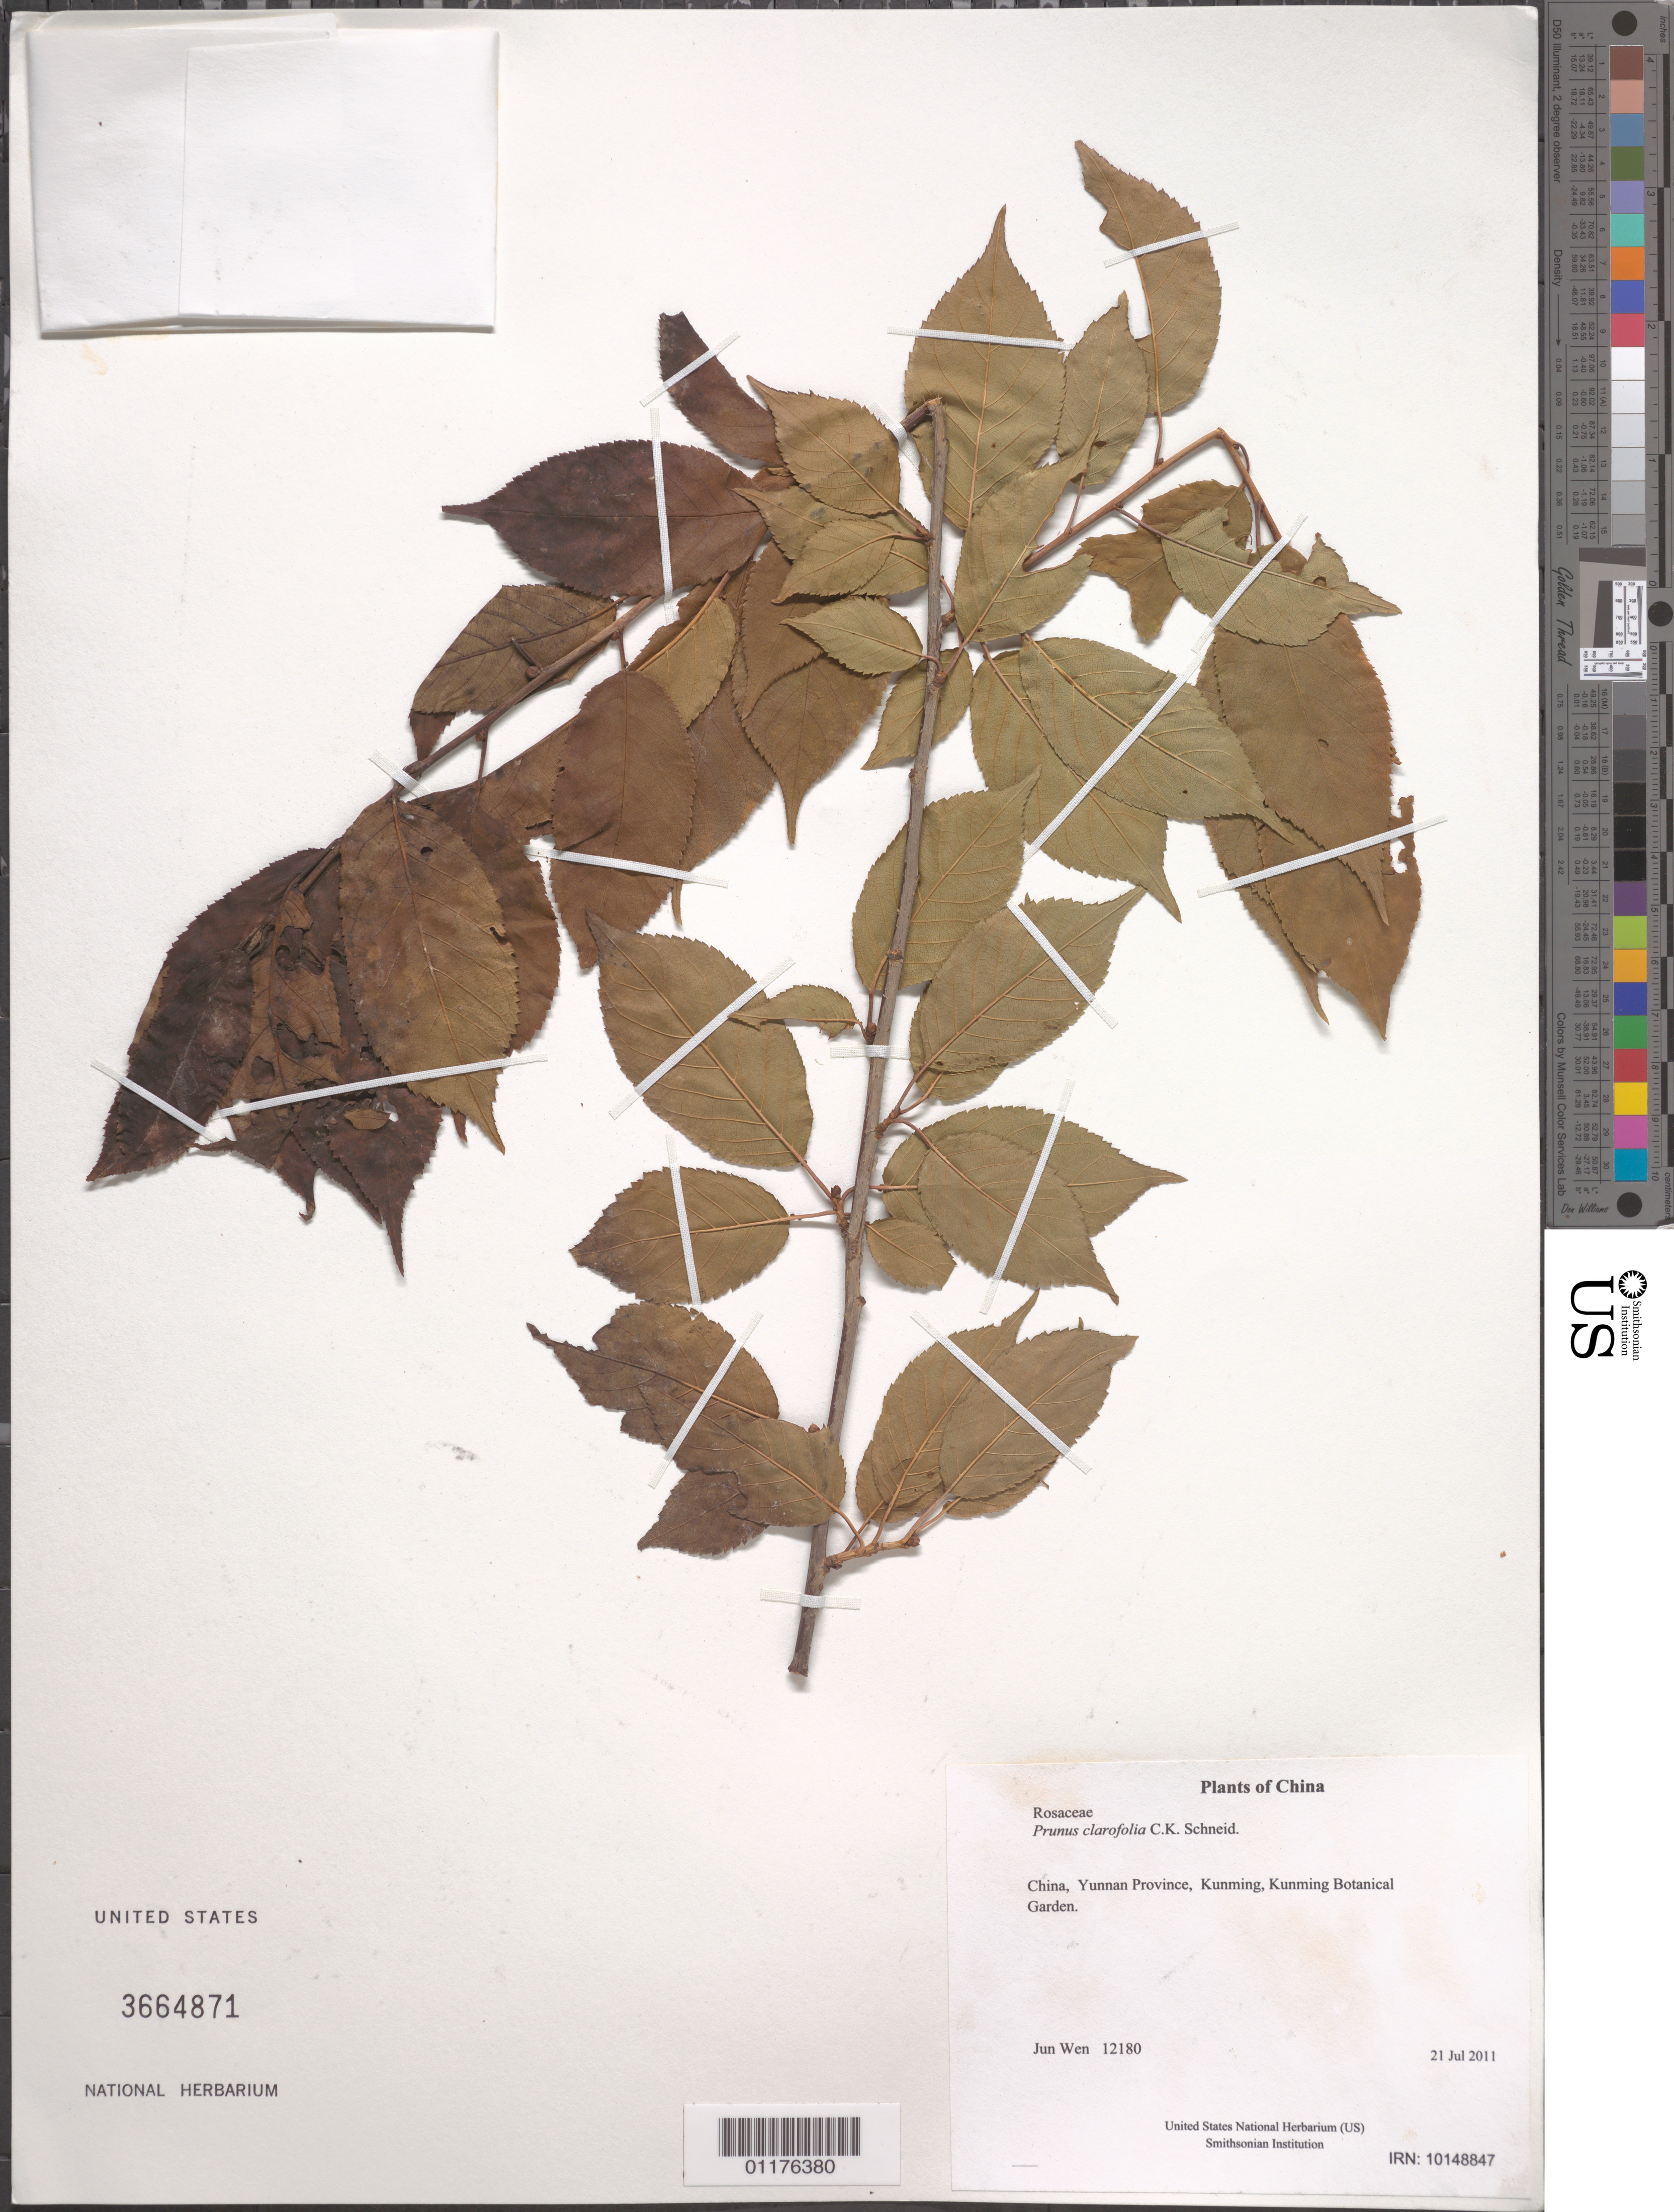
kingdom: Plantae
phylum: Tracheophyta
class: Magnoliopsida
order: Rosales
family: Rosaceae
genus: Prunus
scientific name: Prunus clarofolia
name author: C.K. Schneid.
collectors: J. Wen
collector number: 12180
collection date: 2011-07-21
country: China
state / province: Yunnan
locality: Kunming, Kunming Botanical Garden.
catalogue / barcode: US 3664871